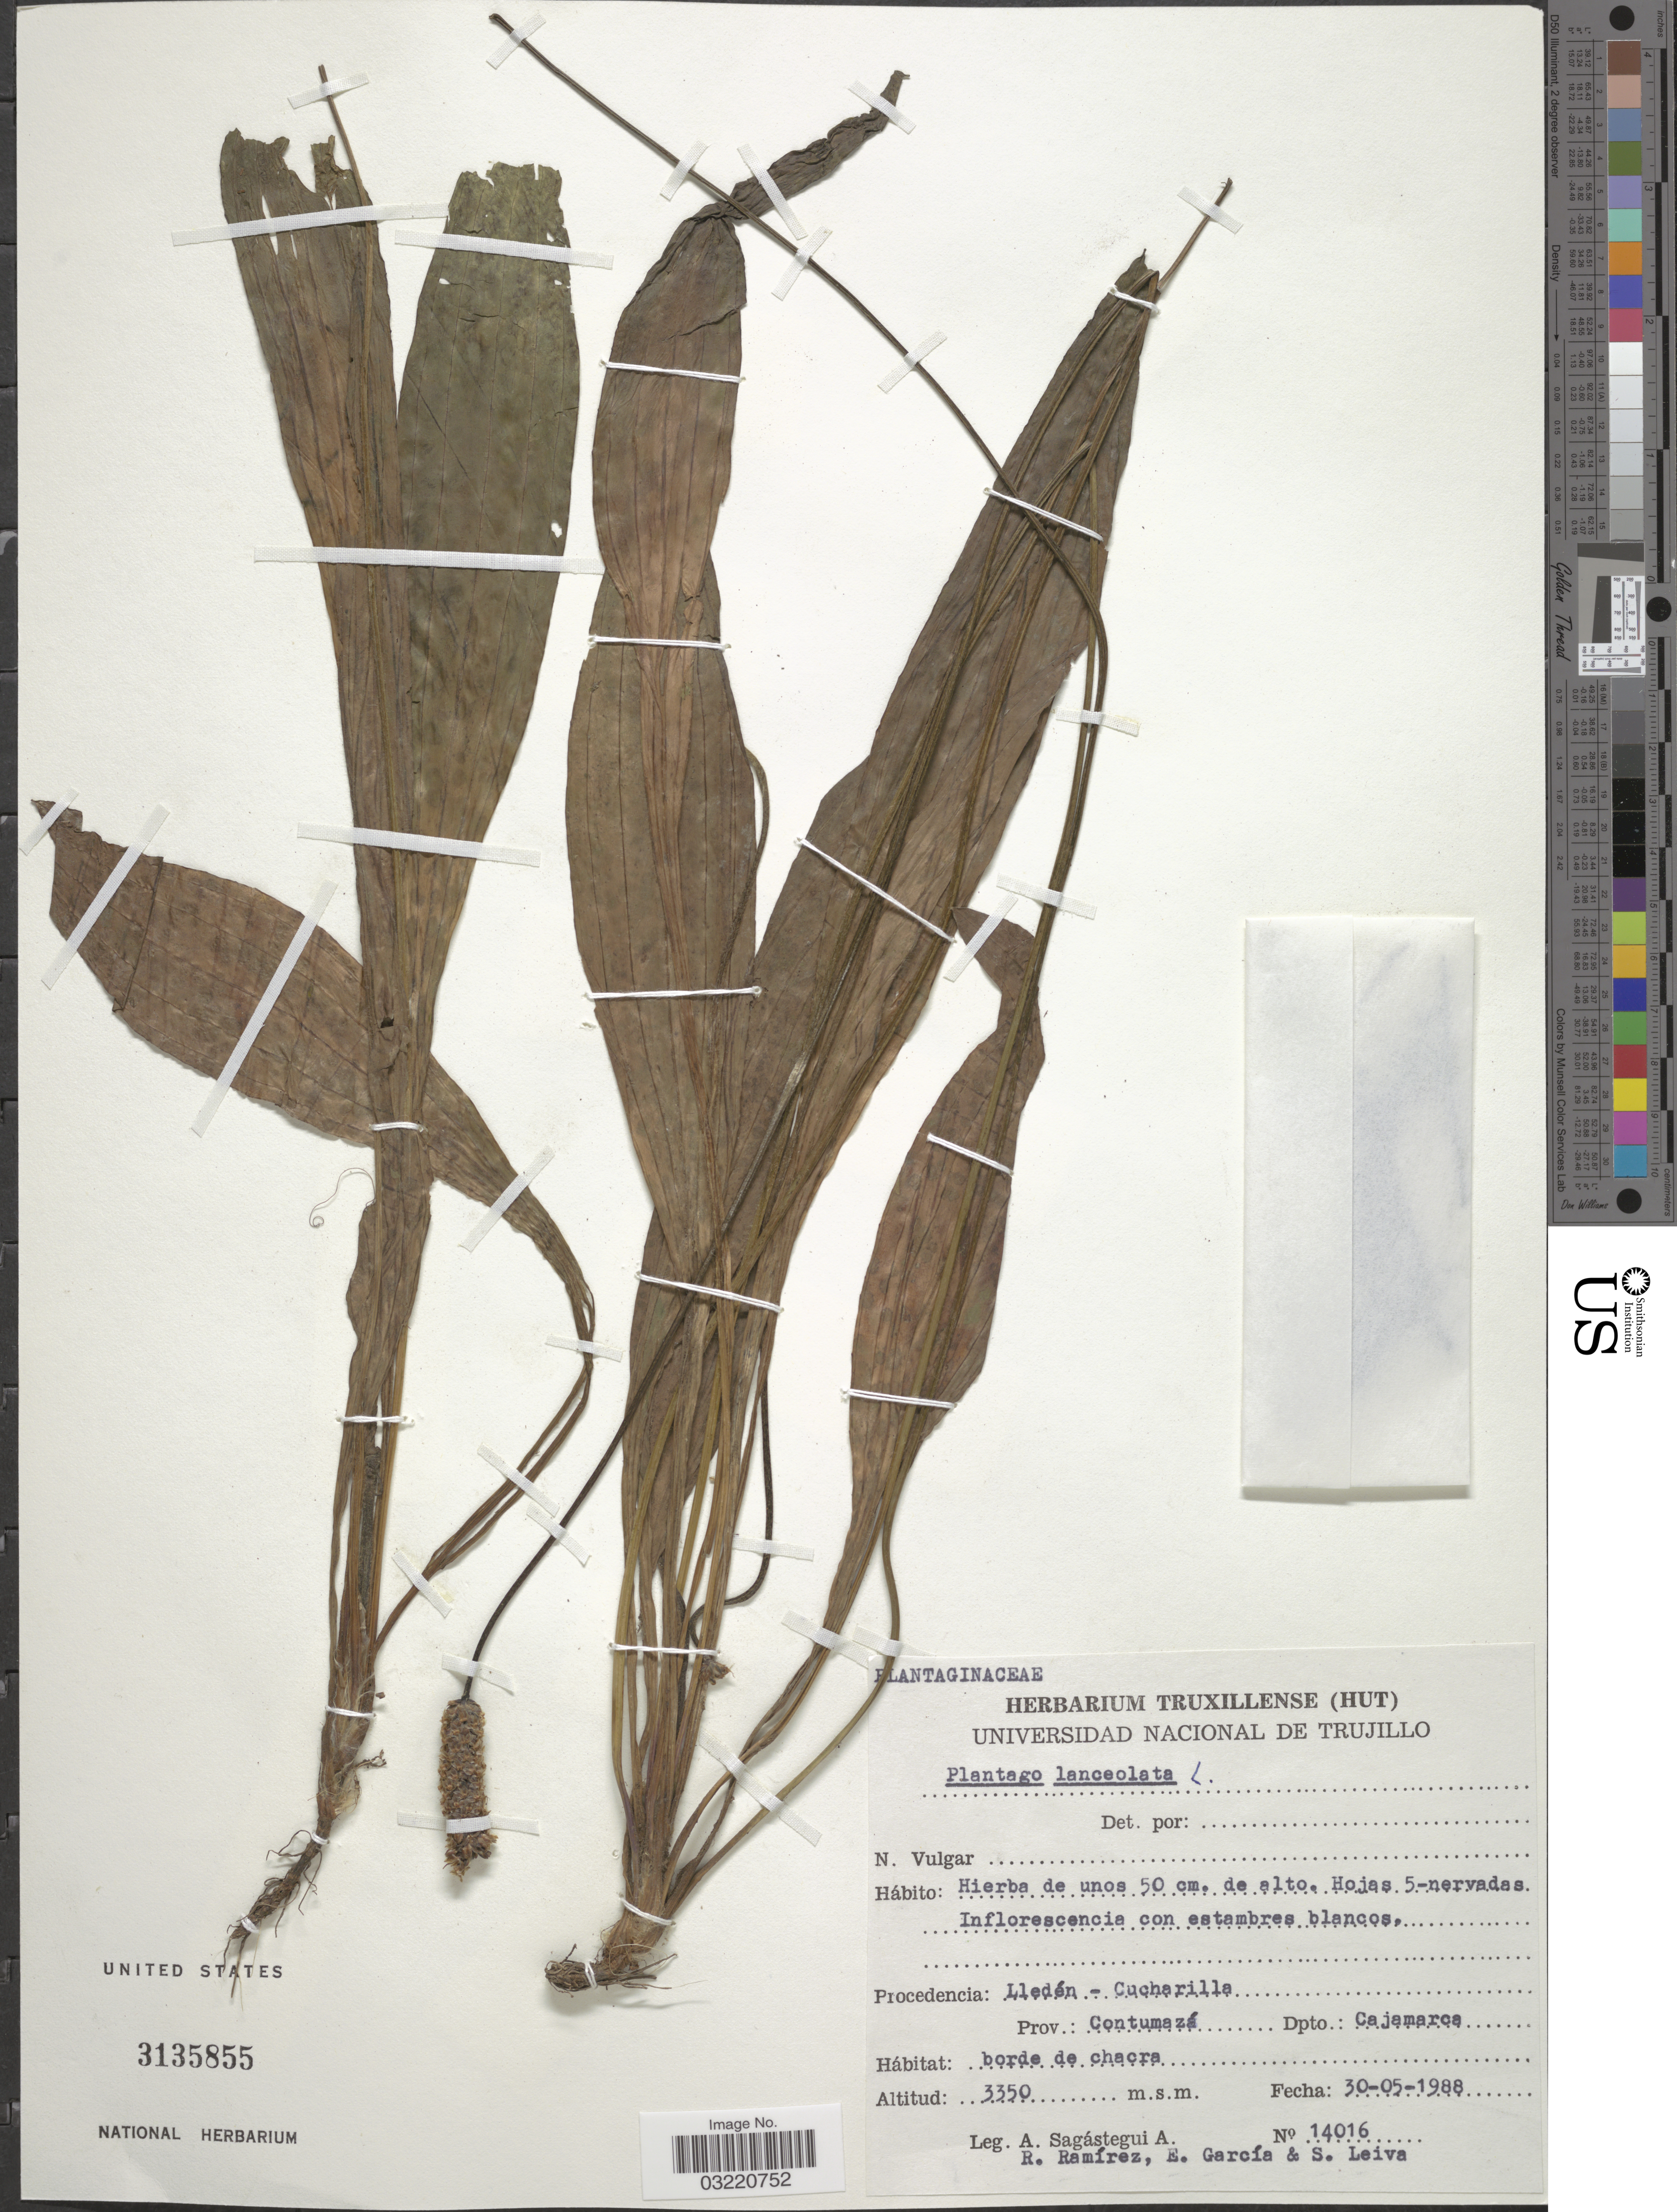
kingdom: Plantae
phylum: Tracheophyta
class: Magnoliopsida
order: Lamiales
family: Plantaginaceae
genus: Plantago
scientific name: Plantago lanceolata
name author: L.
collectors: A. Sagástegui A., R. Ramirez, E. Garcia & S. Leiva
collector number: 14016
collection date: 1988-05-30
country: Peru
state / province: Cajamarca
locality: Procedencia: Lledén - Cucharilla. Prov.: Contumazá. Dpto.: Cajamarca.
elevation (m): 3350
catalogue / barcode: US 3135855